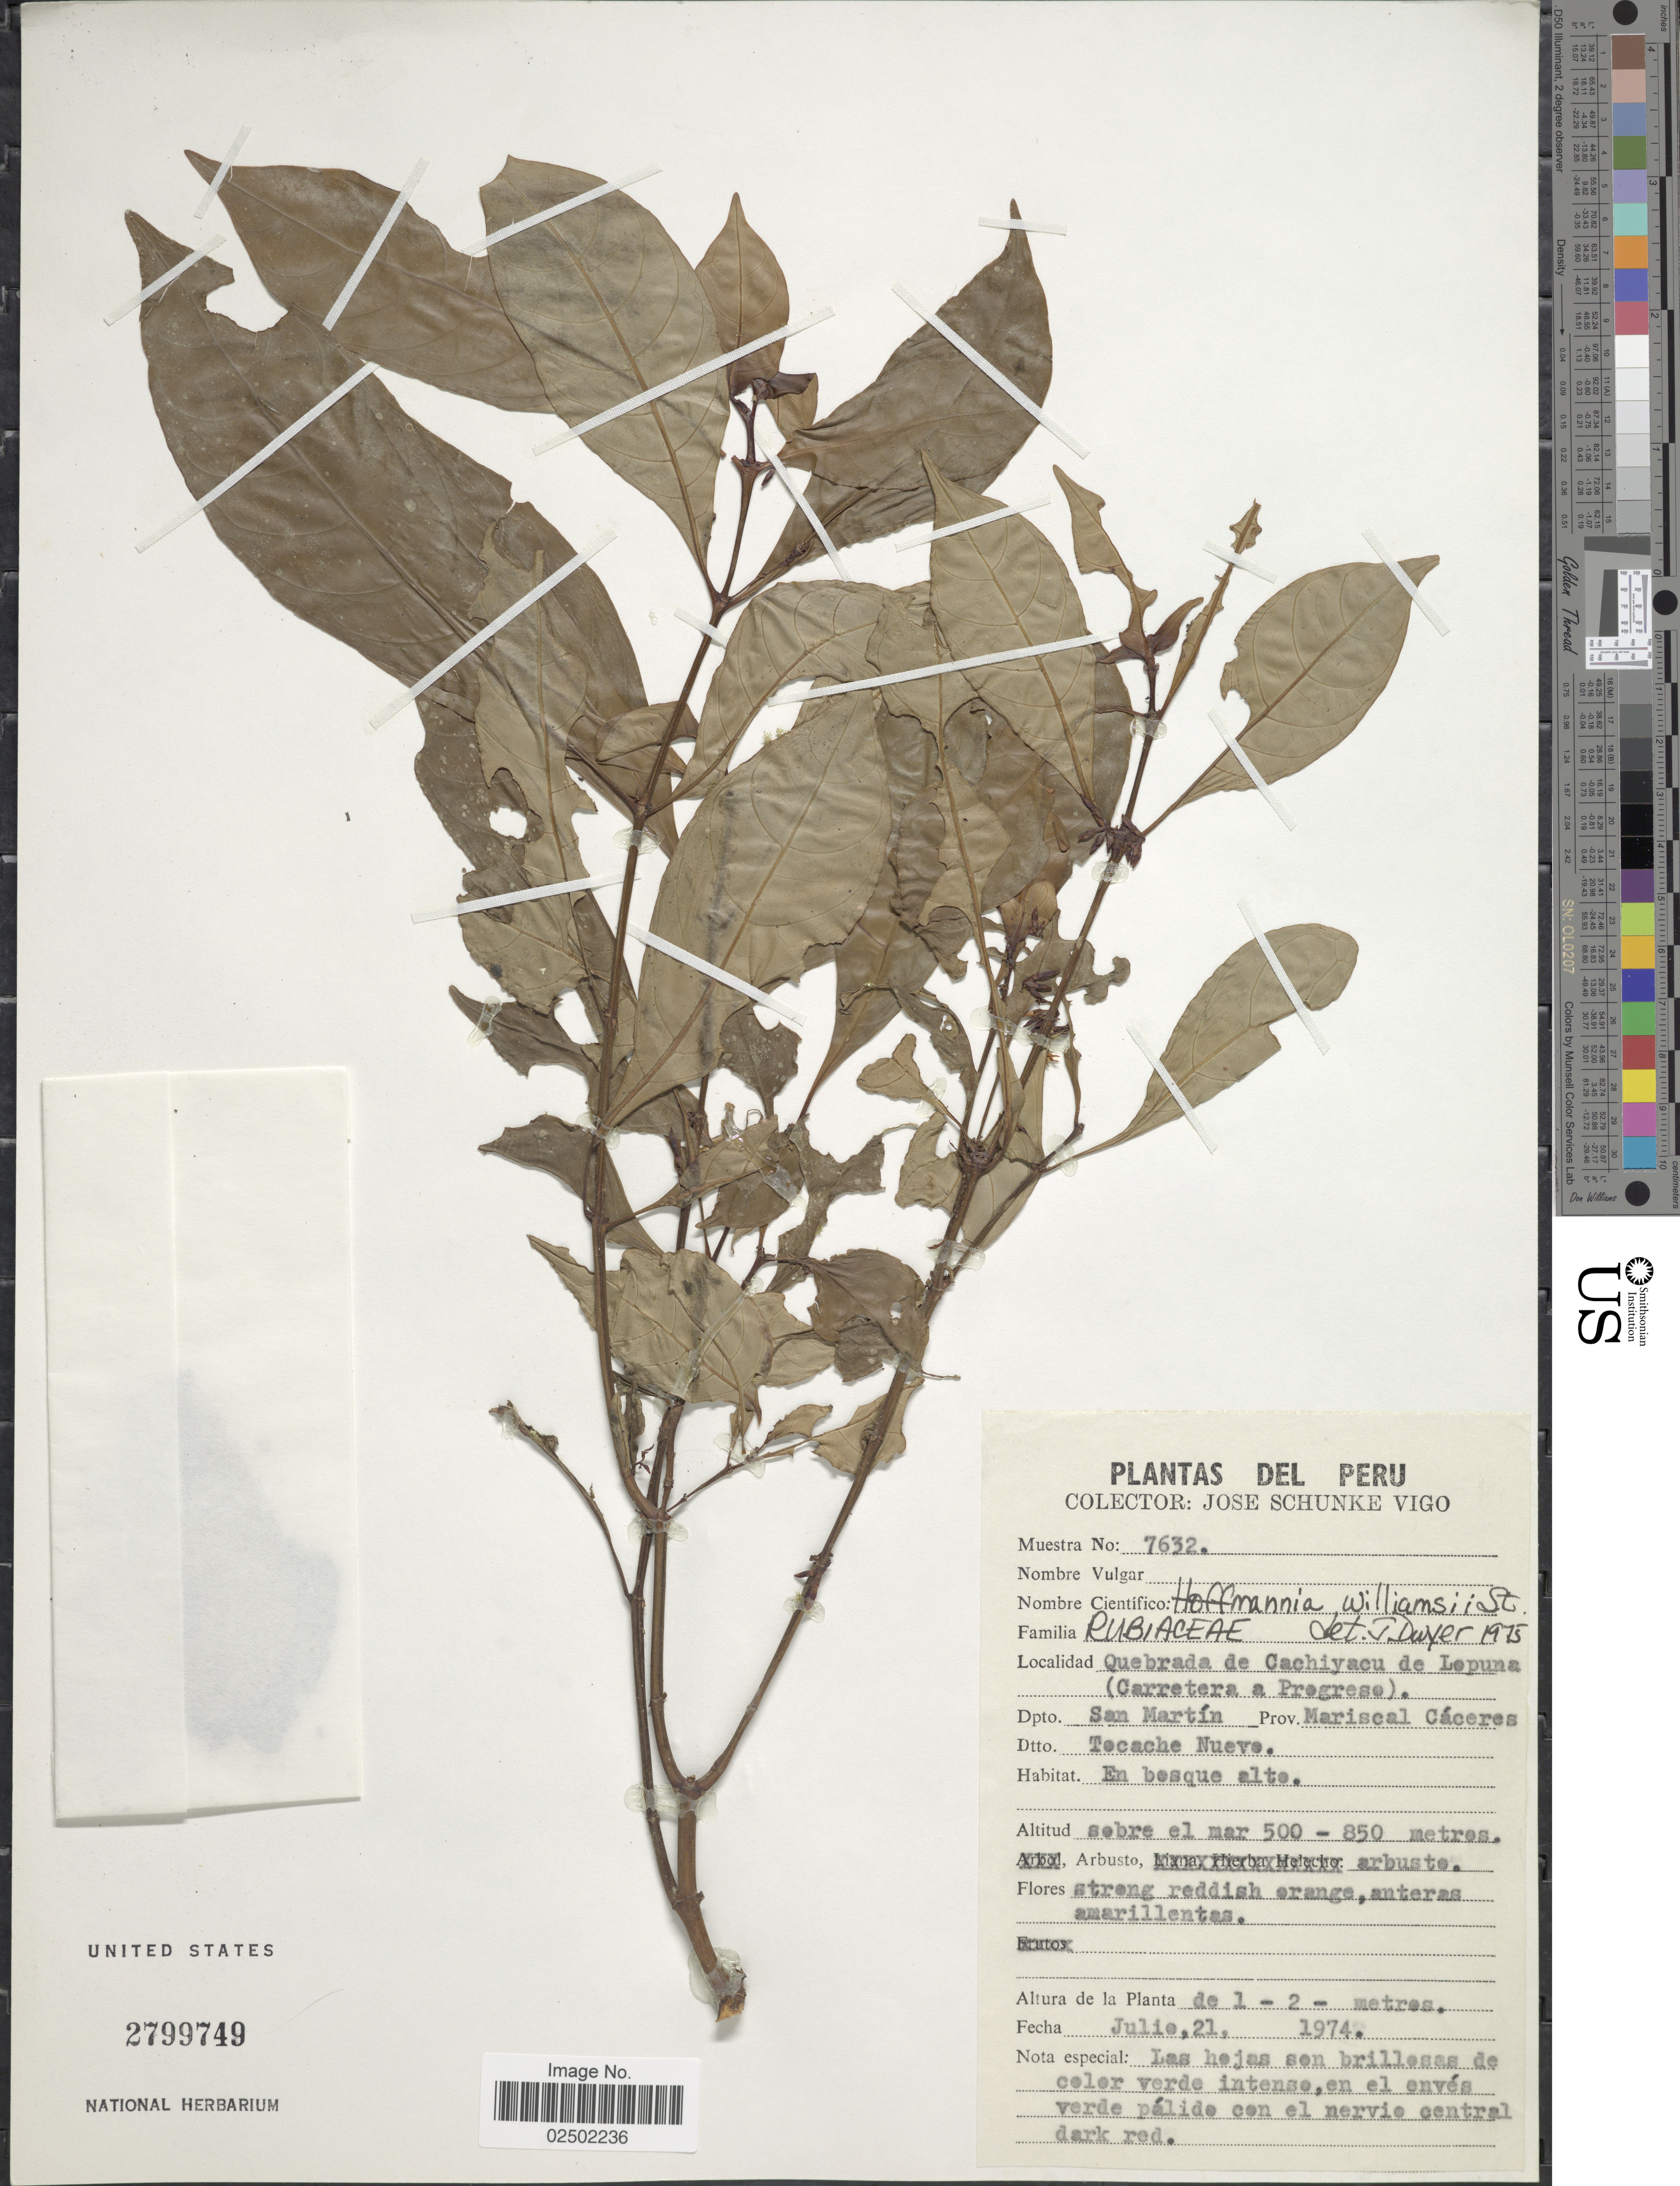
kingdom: Plantae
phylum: Tracheophyta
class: Magnoliopsida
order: Gentianales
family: Rubiaceae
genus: Hoffmannia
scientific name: Hoffmannia williamsii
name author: Standl.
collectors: J. Schunke Vigo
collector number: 7632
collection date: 1974-07-21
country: Peru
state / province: San Martín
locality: Quebrada de Cachiyacu de Lepuna (Carretera a Progreso) Dpto. San Martin, Prov. Mariscal Caceres, Dtto. Tocache Nuevo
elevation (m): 500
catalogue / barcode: US 2799749